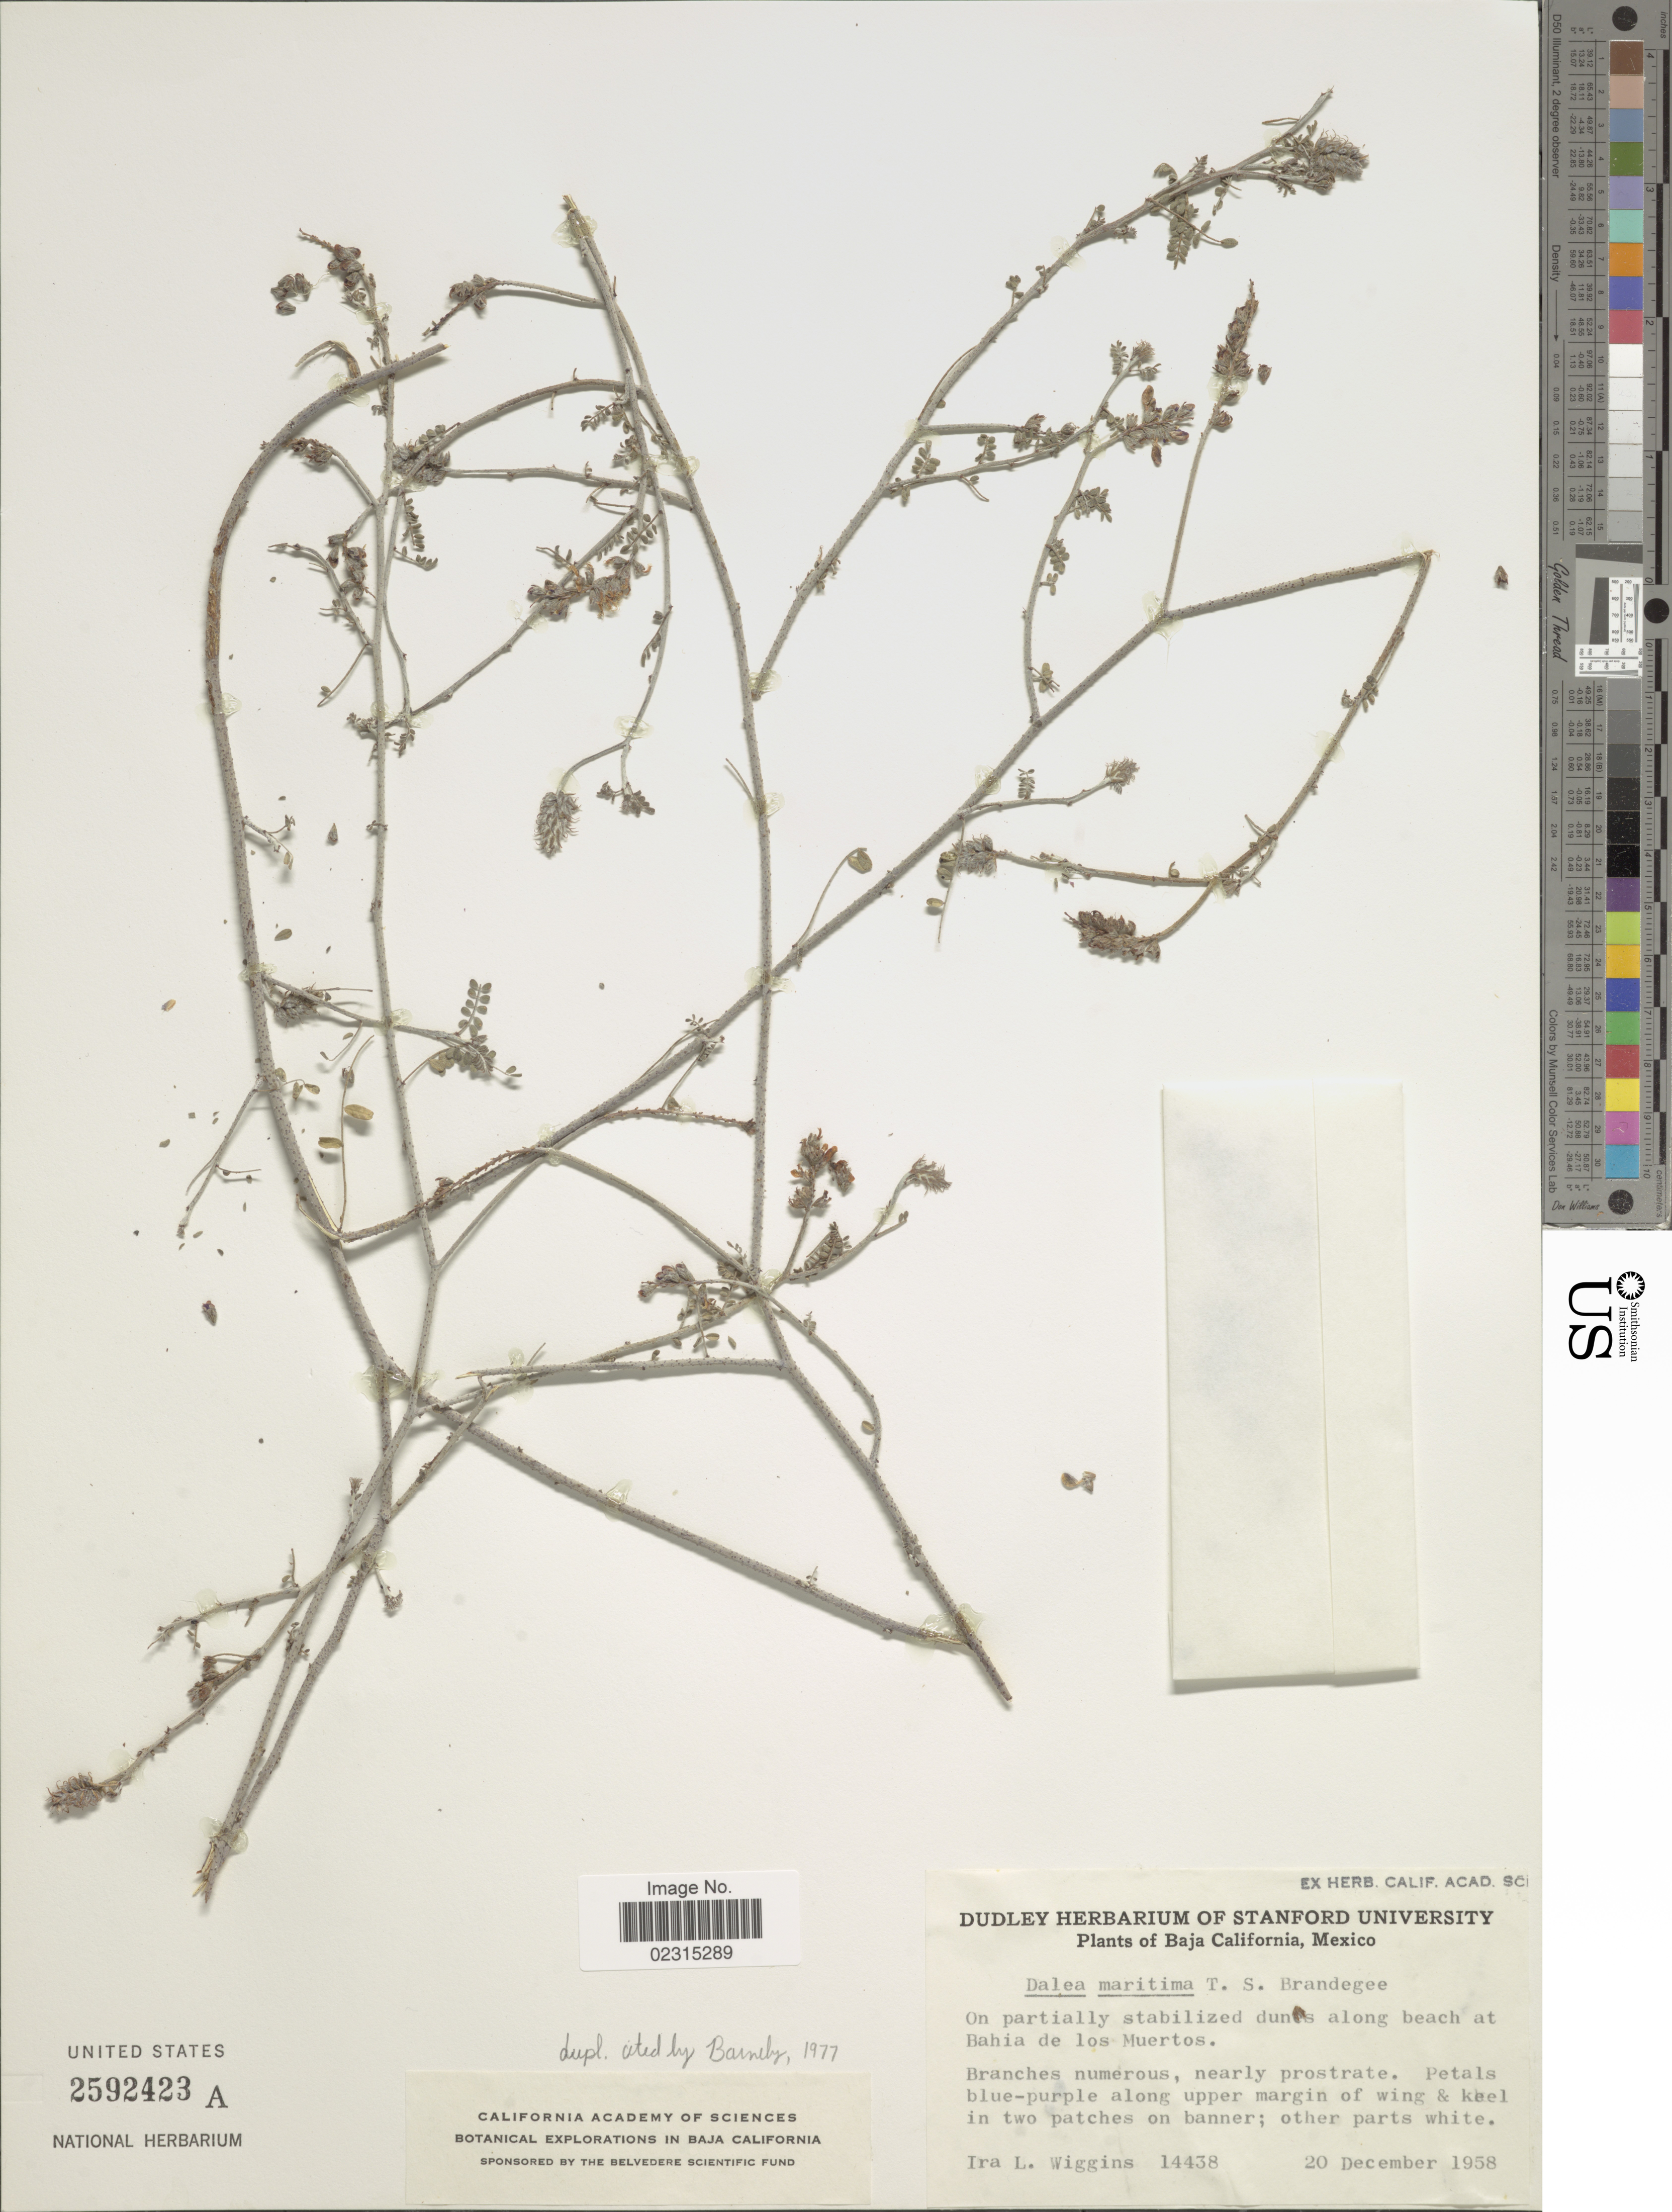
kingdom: Plantae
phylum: Tracheophyta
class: Magnoliopsida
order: Fabales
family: Fabaceae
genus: Marina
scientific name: Marina maritima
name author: (Brandegee) Barneby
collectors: I. L. Wiggins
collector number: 14438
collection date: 1958-12-20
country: Mexico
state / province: Baja California Sur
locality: On partially stabilized dunes along beach at Bahia de los Muertos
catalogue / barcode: US 2592423A